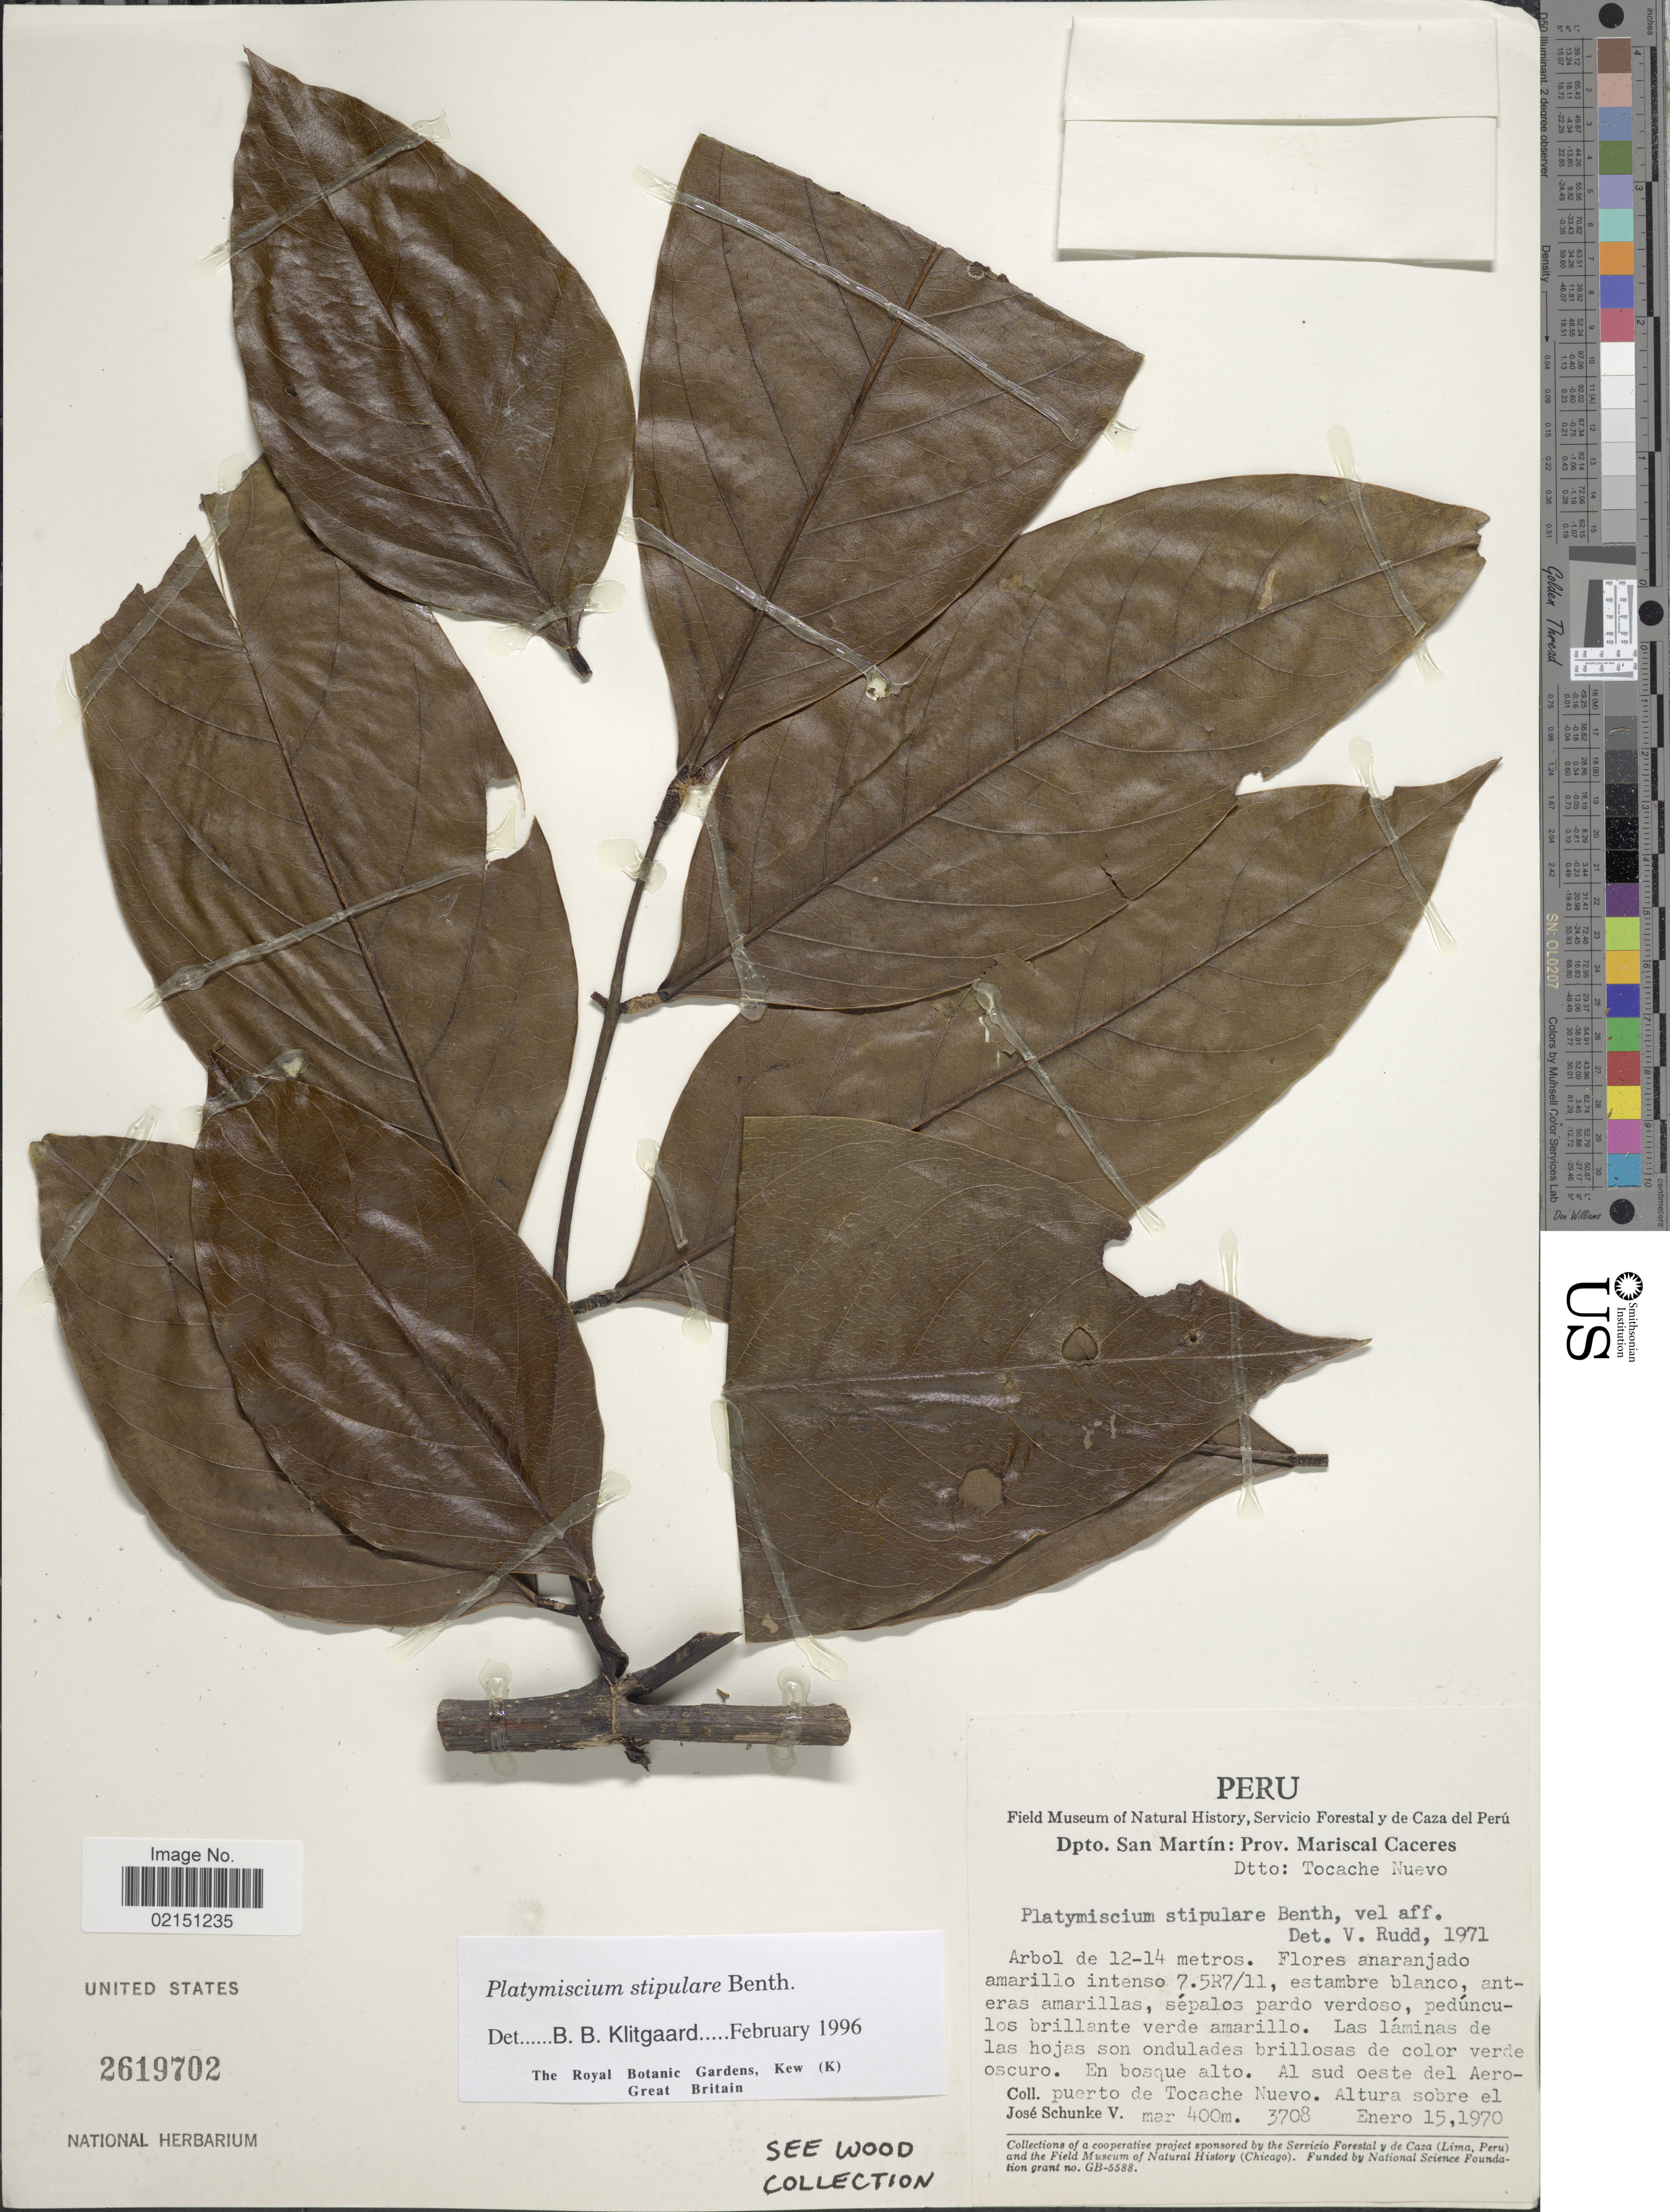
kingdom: Plantae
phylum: Tracheophyta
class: Magnoliopsida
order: Fabales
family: Fabaceae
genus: Platymiscium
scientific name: Platymiscium stipulare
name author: Benth.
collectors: J. Schunke Vigo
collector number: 3708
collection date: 1970-01-15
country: Peru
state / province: San Martín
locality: Prov. Mariscal Caceres. Dtto: Tocache Nuevo. Al sud oeste del Aeropuerto de Tocache Nuevo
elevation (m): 400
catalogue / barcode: US 2619702